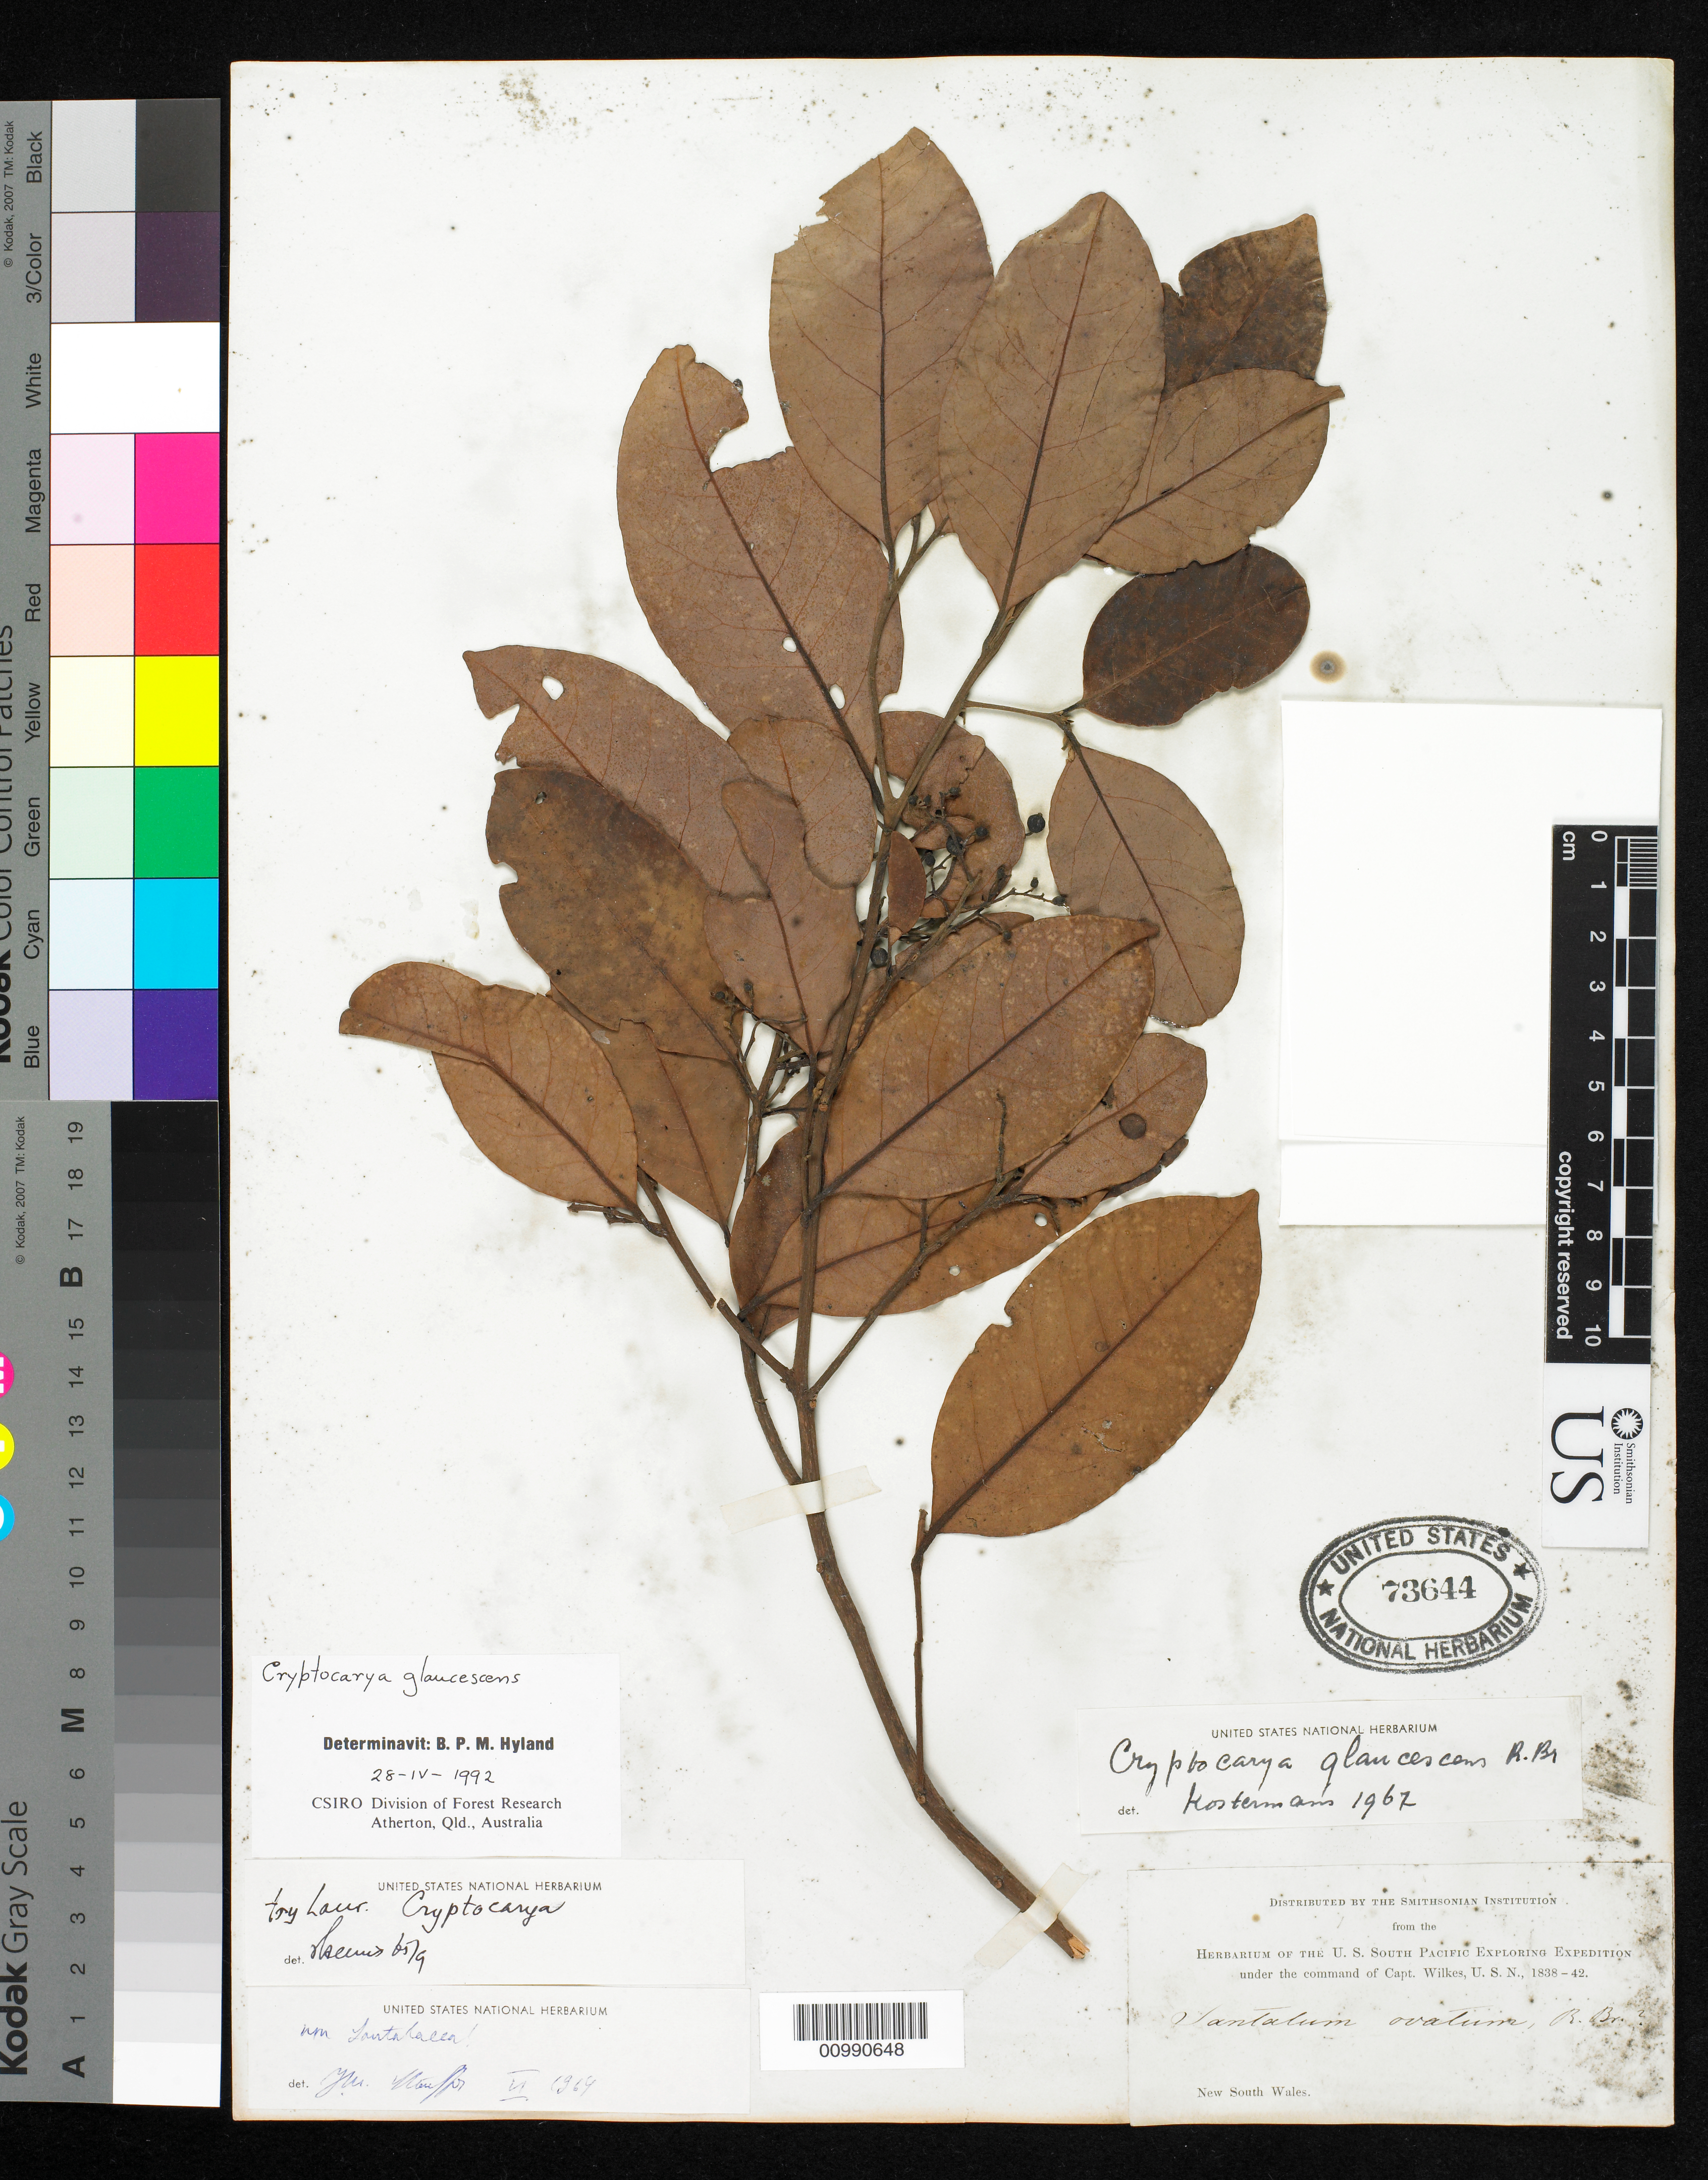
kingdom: Plantae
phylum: Tracheophyta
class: Magnoliopsida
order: Laurales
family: Lauraceae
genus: Cryptocarya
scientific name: Cryptocarya glaucescens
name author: R. Br.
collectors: Wilkes Explor. Exped.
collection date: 1838/1842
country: Australia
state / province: New South Wales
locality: New S. Wales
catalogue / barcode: US 73644